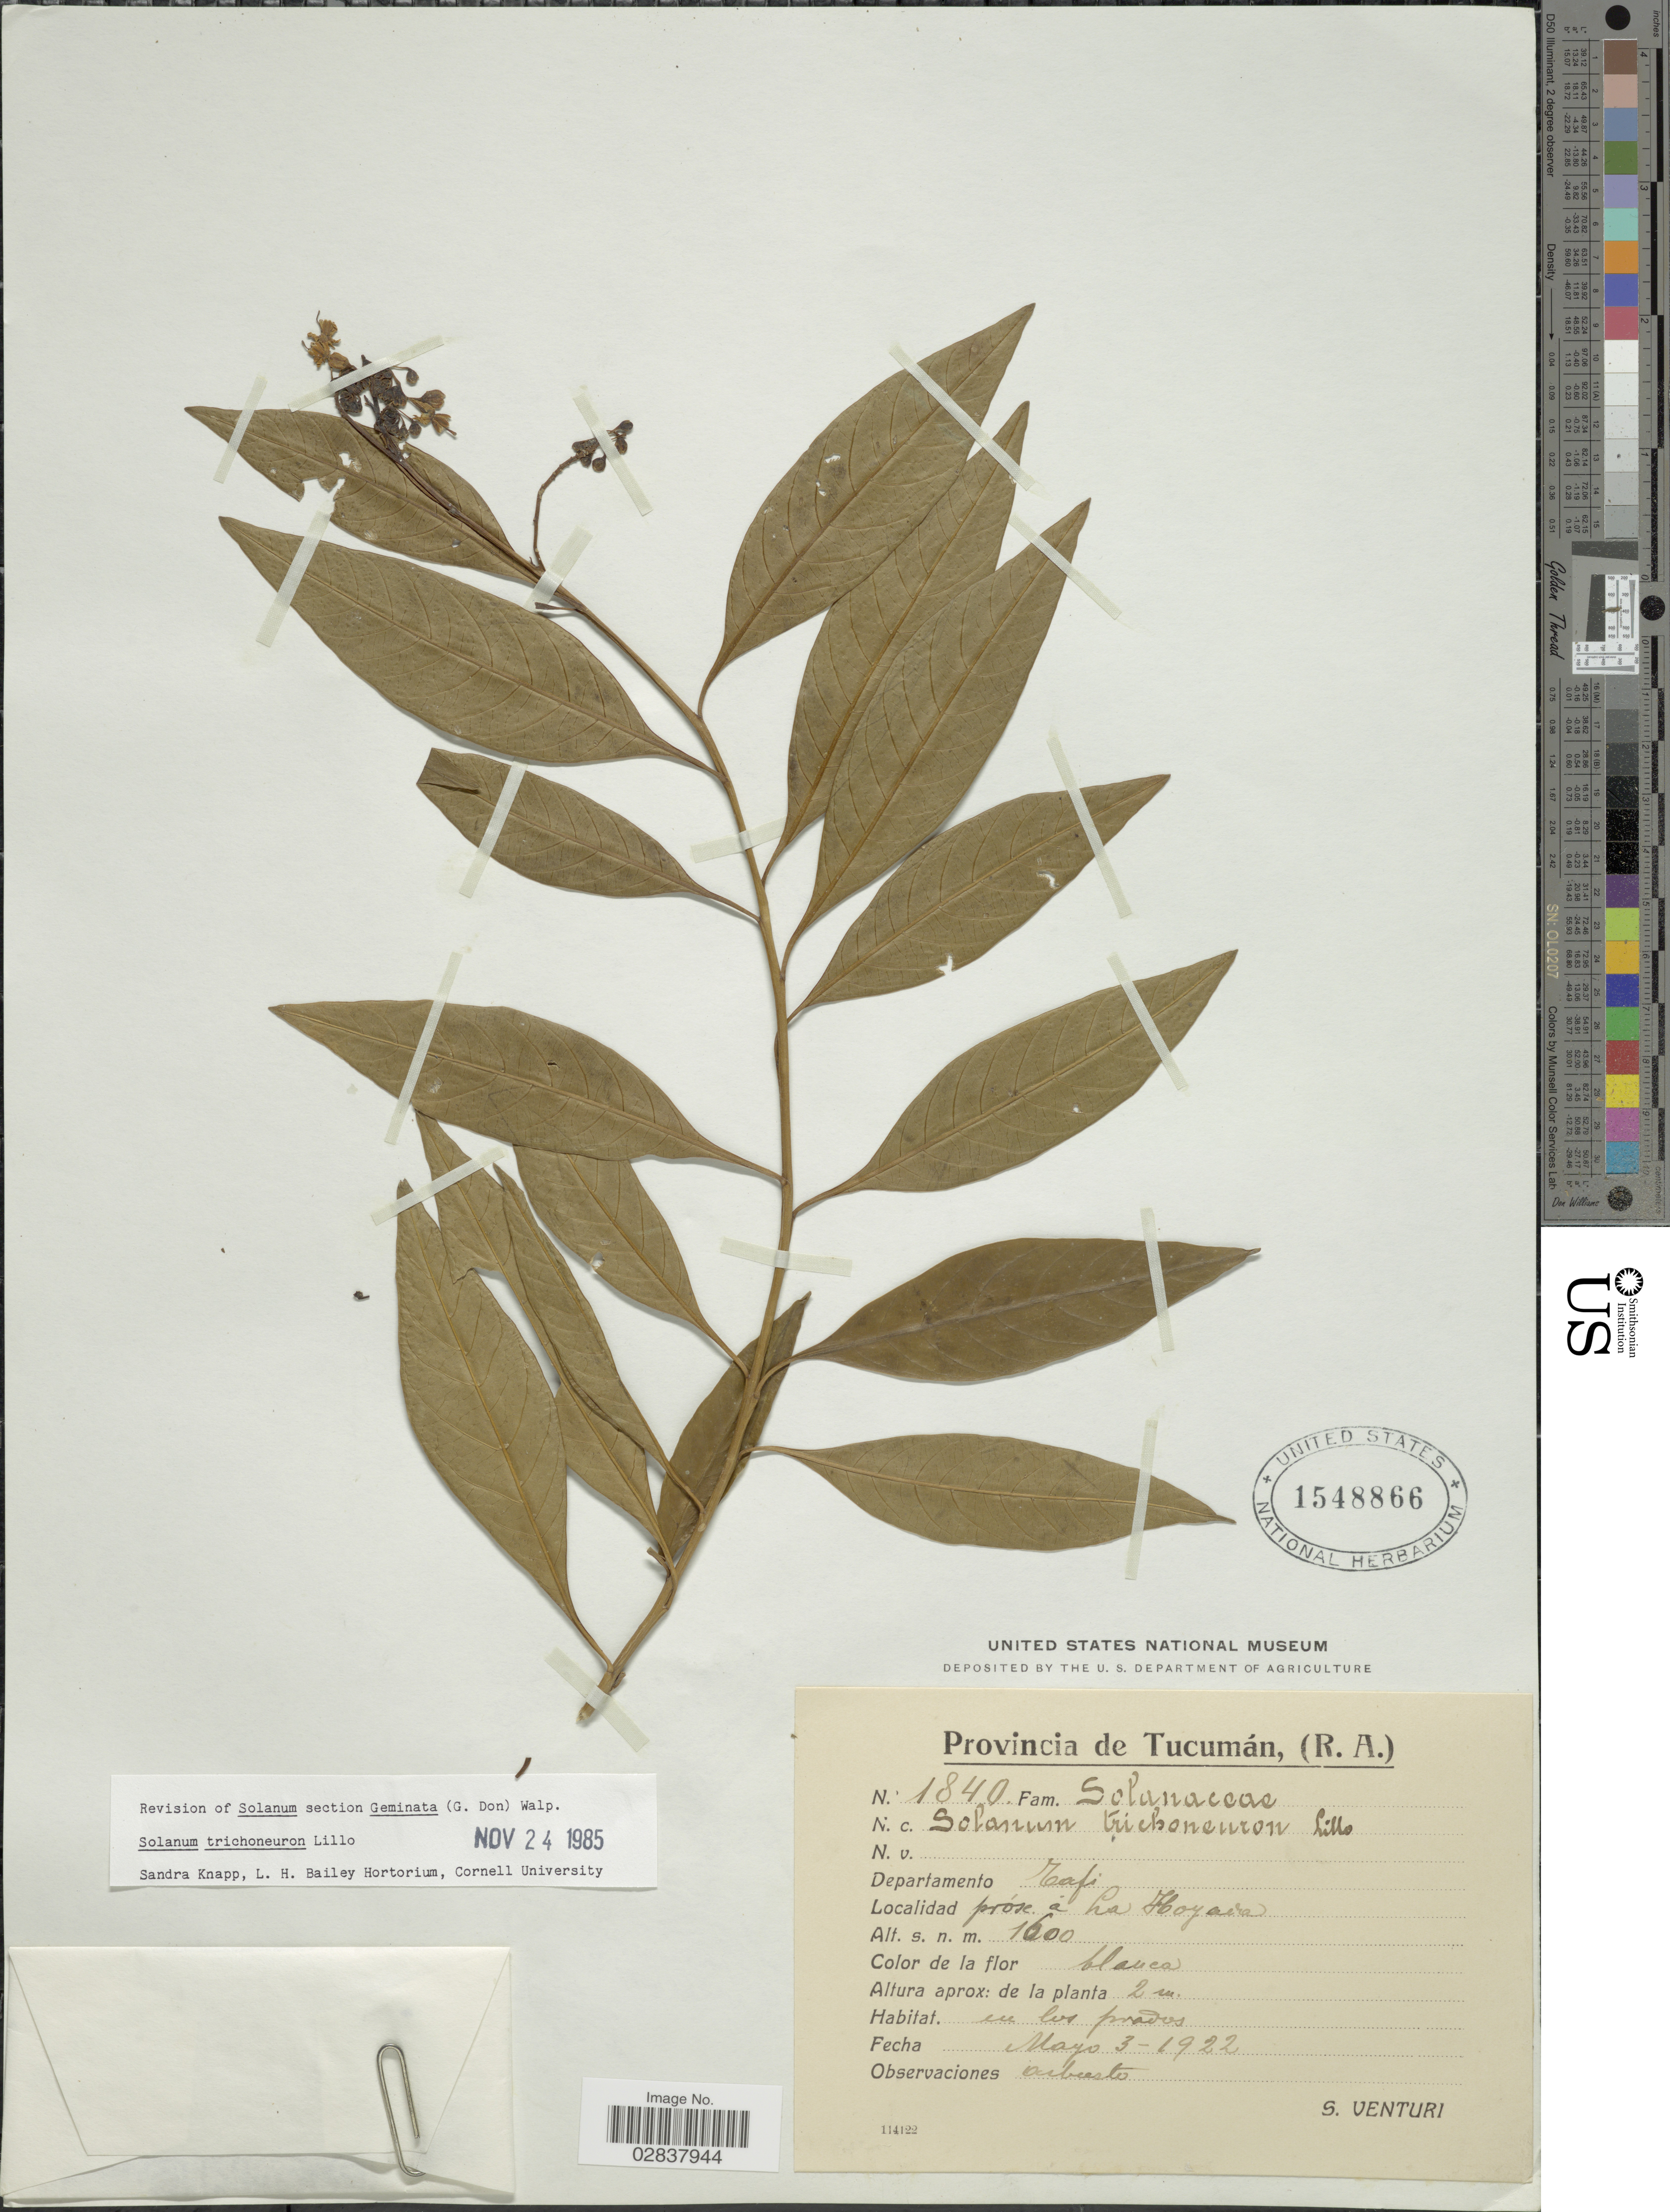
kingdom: Plantae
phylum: Tracheophyta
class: Magnoliopsida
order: Solanales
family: Solanaceae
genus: Solanum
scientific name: Solanum trichoneuron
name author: Lillo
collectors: S. Venturi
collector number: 1840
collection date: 1922-05-03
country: Argentina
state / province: Tucuman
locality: (R.A.) Departamento Tafi, próse á La Hoyada.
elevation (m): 1600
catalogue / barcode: US 1548866